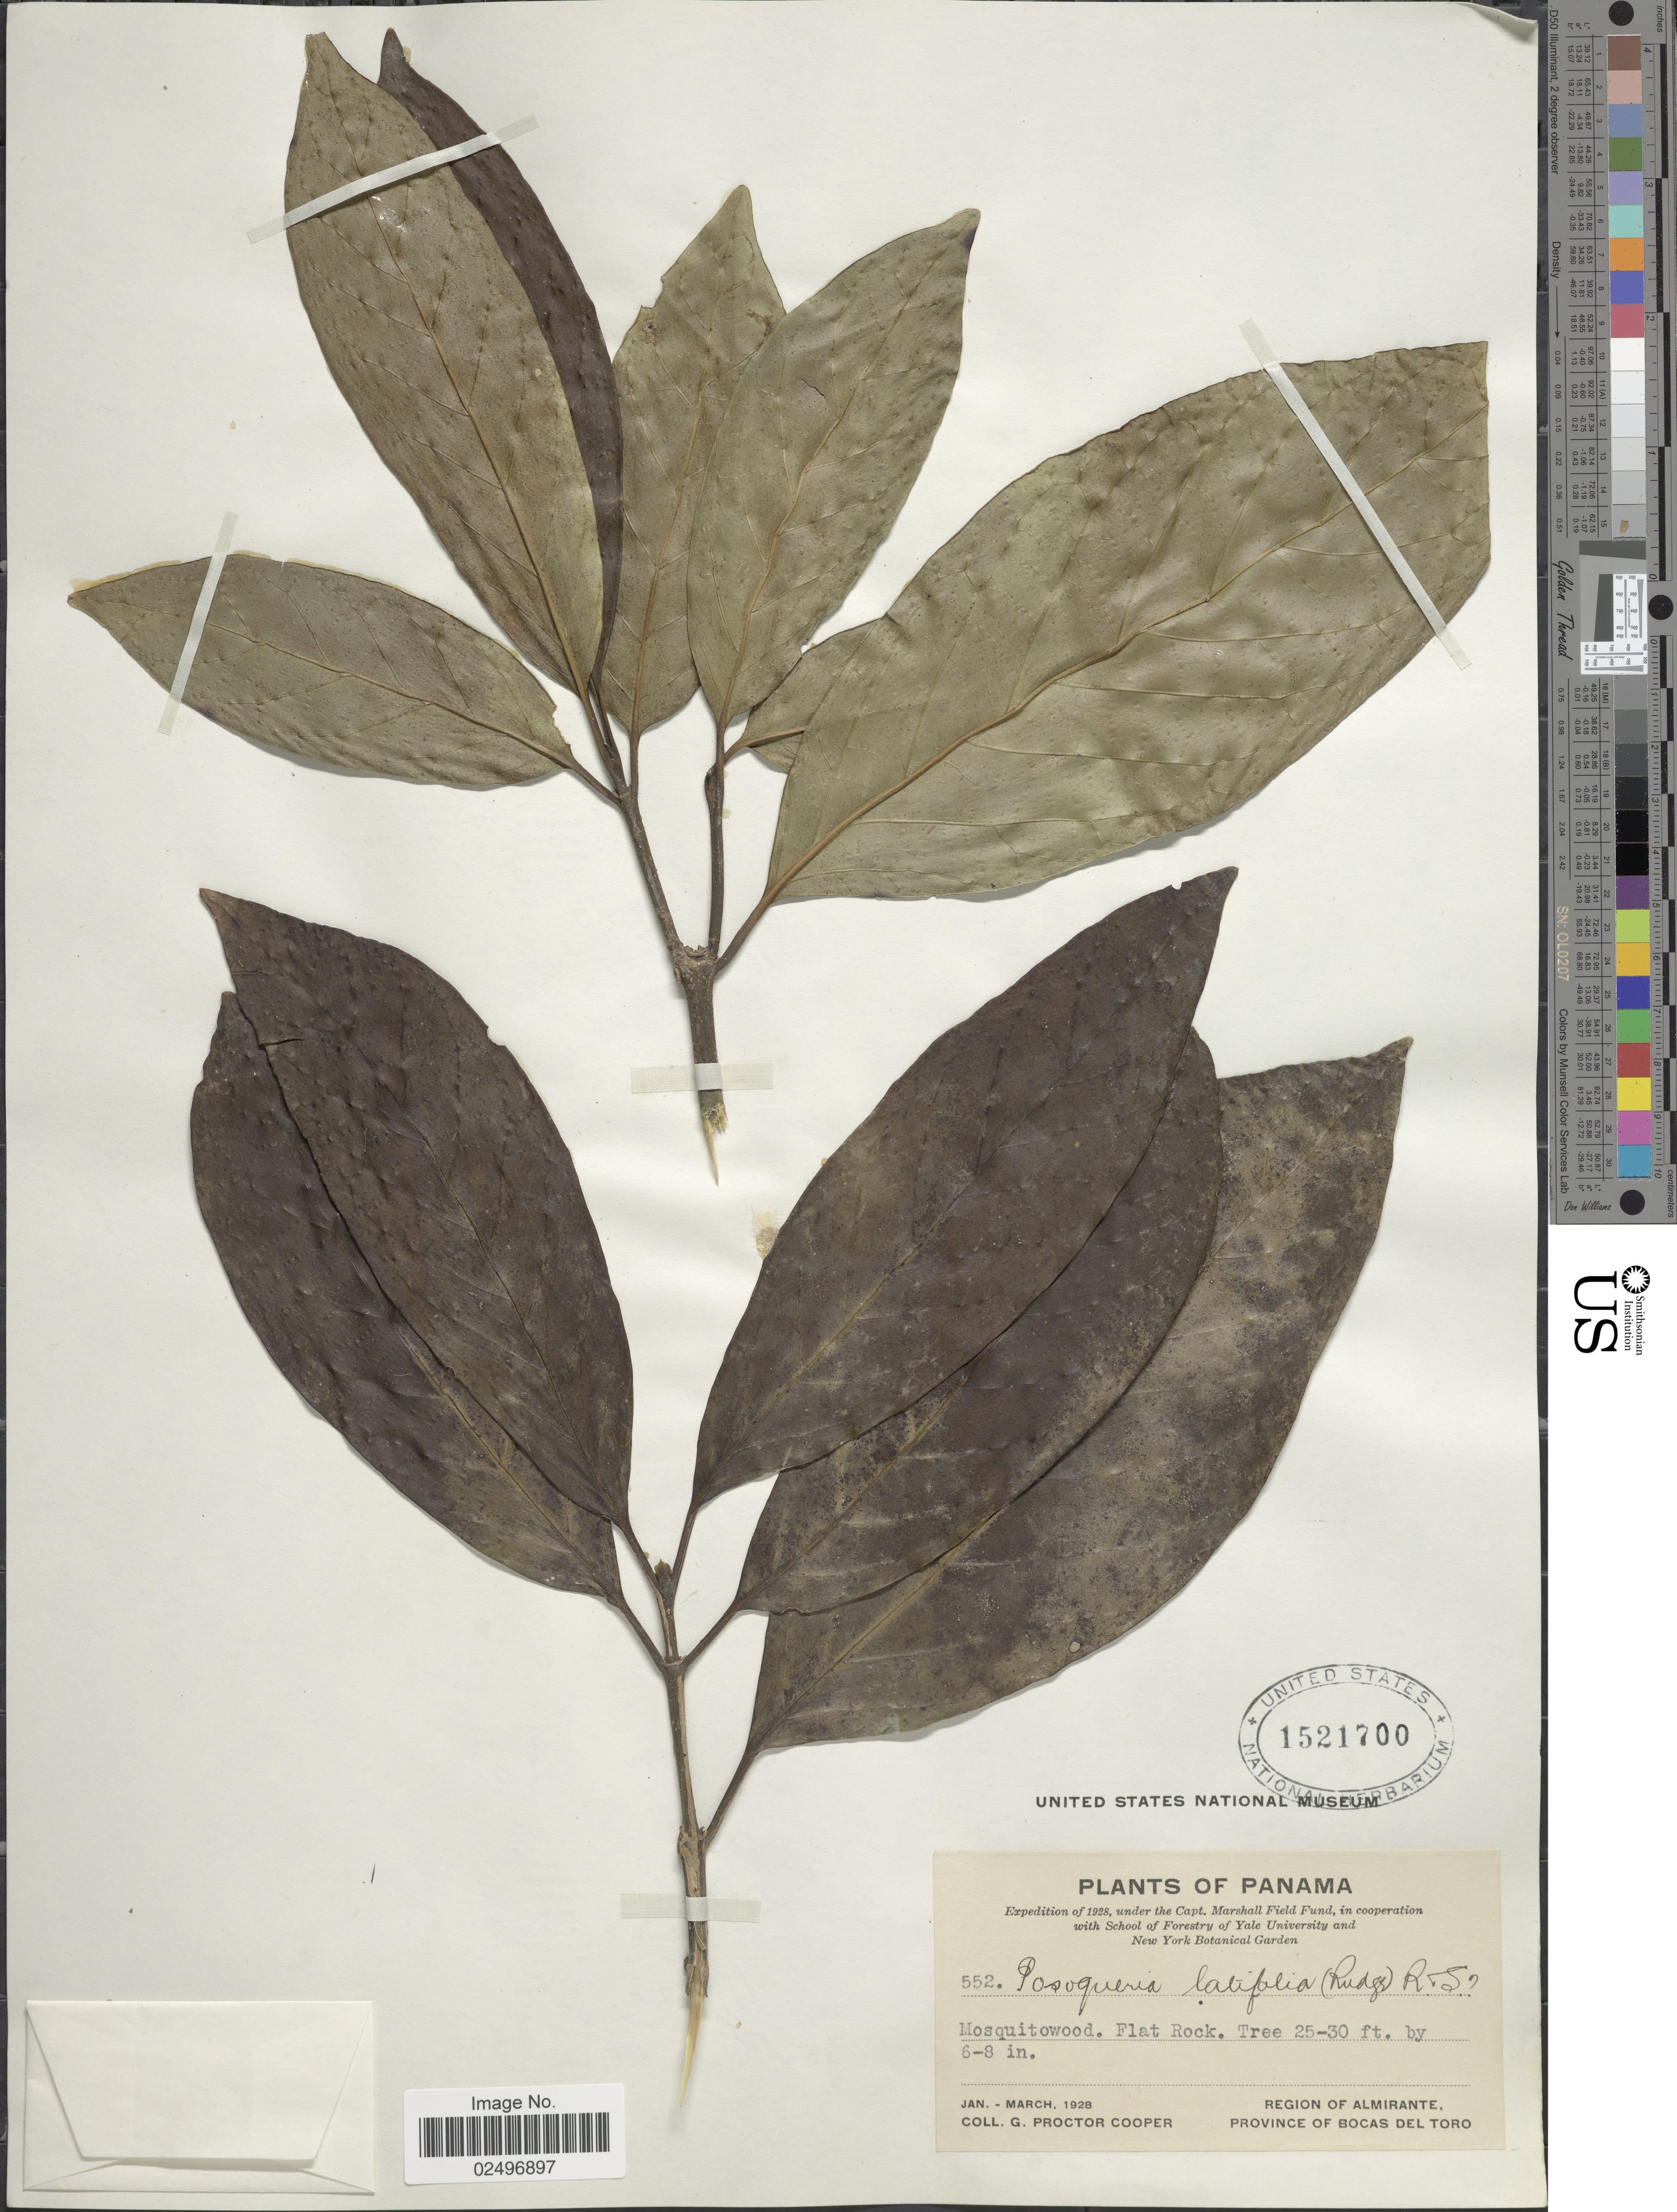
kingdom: Plantae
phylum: Tracheophyta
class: Magnoliopsida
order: Gentianales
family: Rubiaceae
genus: Posoqueria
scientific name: Posoqueria latifolia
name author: (Rudge) Roem. & Schult.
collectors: G. Cooper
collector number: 552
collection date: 1928-01/1928-03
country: Panama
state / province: Bocas del Toro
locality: Mosquitowood, Region of Almirante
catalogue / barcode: US 1521700